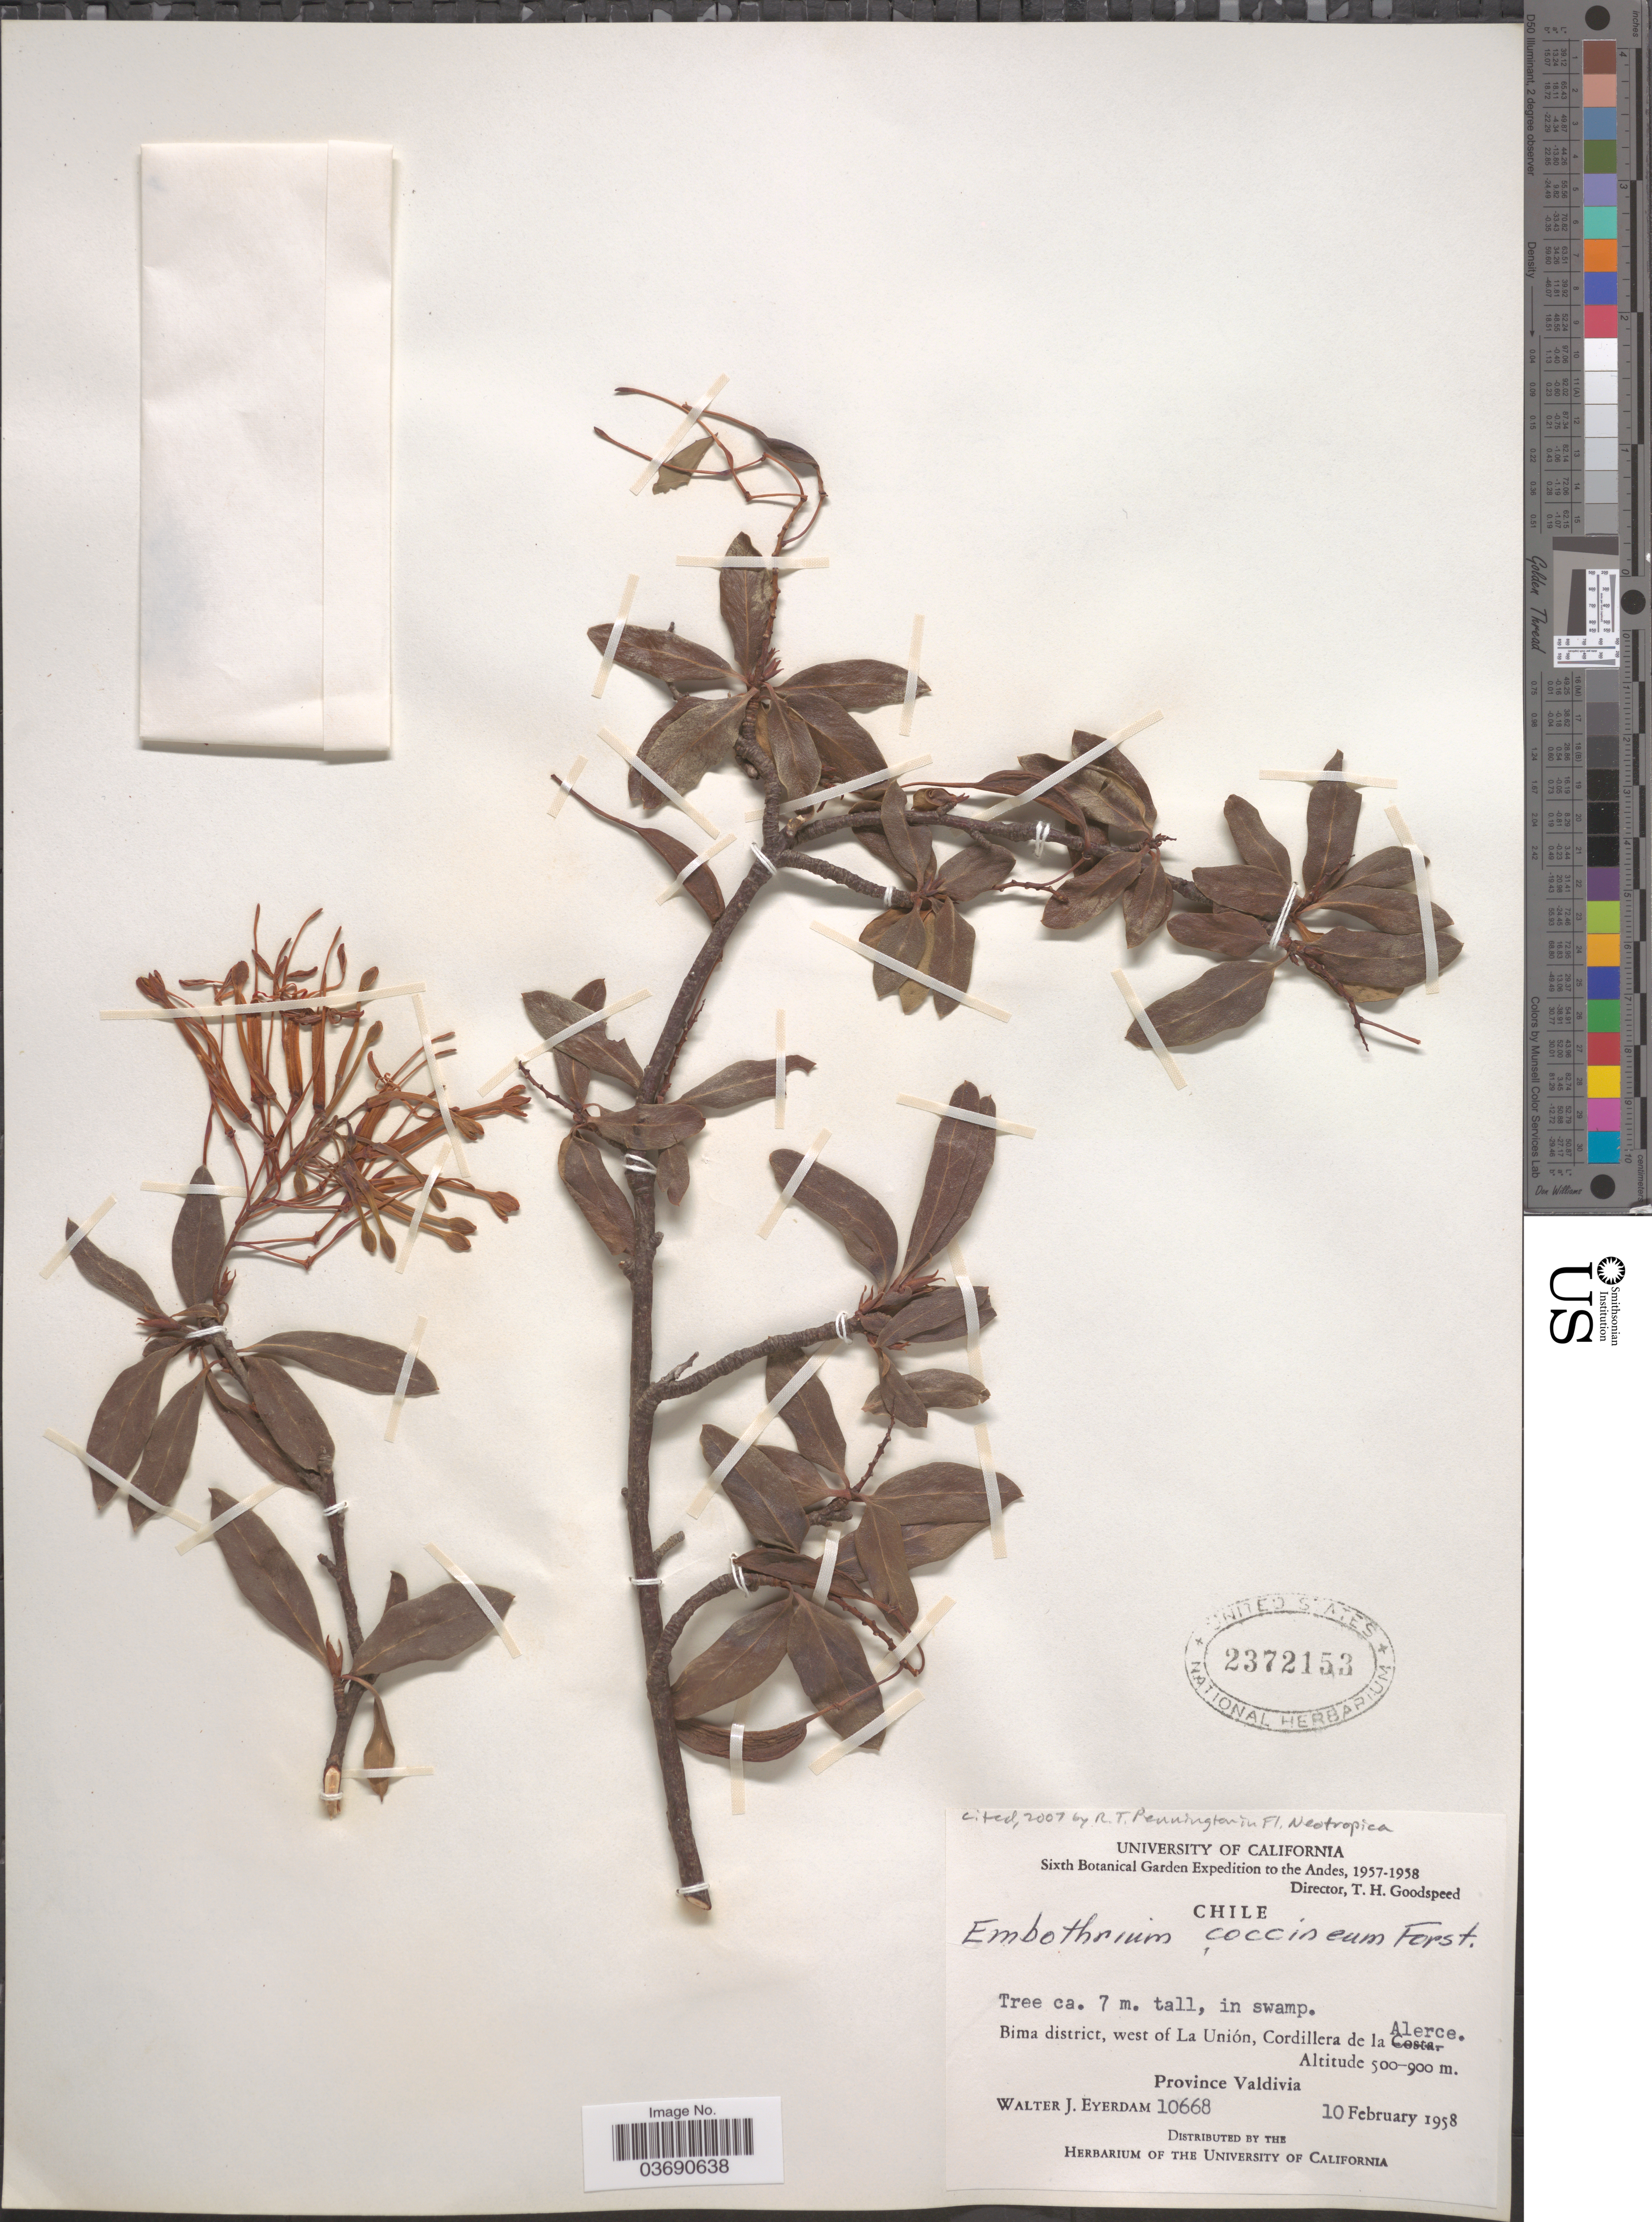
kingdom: Plantae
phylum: Tracheophyta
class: Magnoliopsida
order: Proteales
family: Proteaceae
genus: Embothrium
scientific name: Embothrium coccineum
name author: J.R. Forst. & G. Forst.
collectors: W. J. Eyerdam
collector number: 10668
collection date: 1958-02-10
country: Chile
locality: The Andes. Bima district, west of La Unión, Cordillera de la Alerce. Province Valdivia.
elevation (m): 500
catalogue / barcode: US 2372153